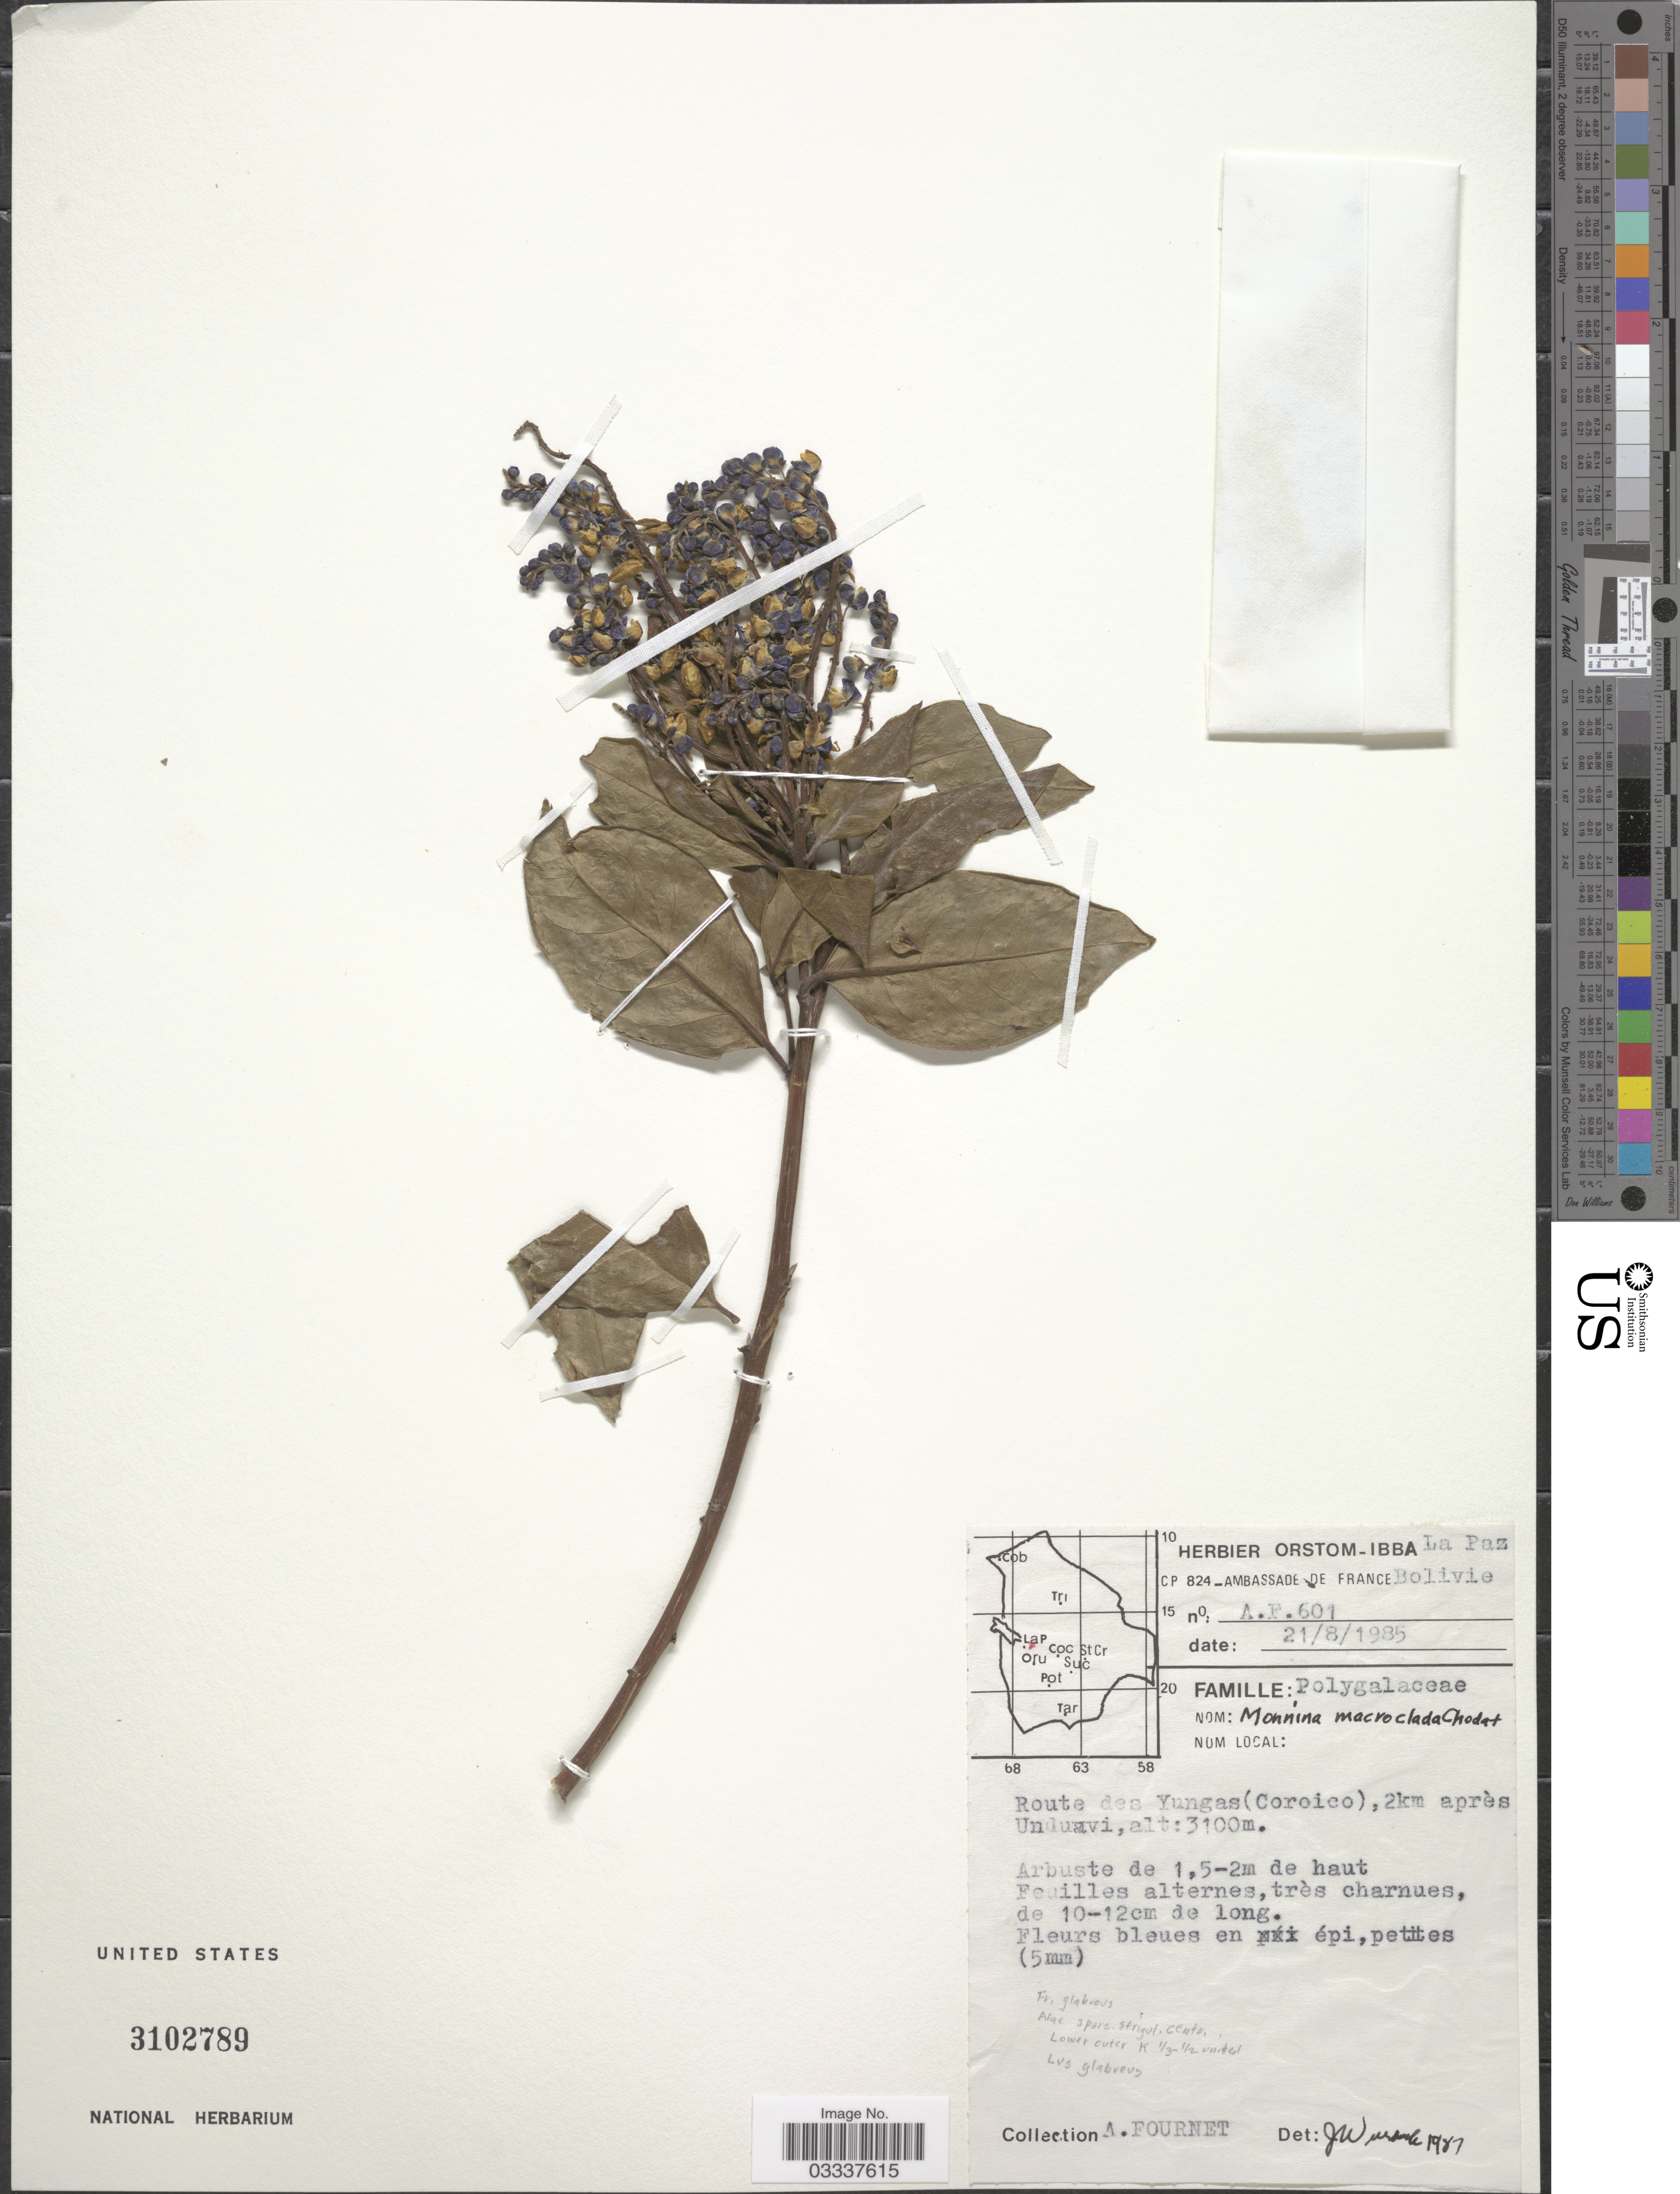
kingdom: Plantae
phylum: Tracheophyta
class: Magnoliopsida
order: Fabales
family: Polygalaceae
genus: Monnina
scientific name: Monnina macroclada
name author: Chodat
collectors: A. Fournet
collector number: AF601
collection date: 1985-08-21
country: Bolivia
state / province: La Paz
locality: Route des Yungas (Coroico), 2km après Unduavi.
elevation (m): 3100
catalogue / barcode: US 3102789